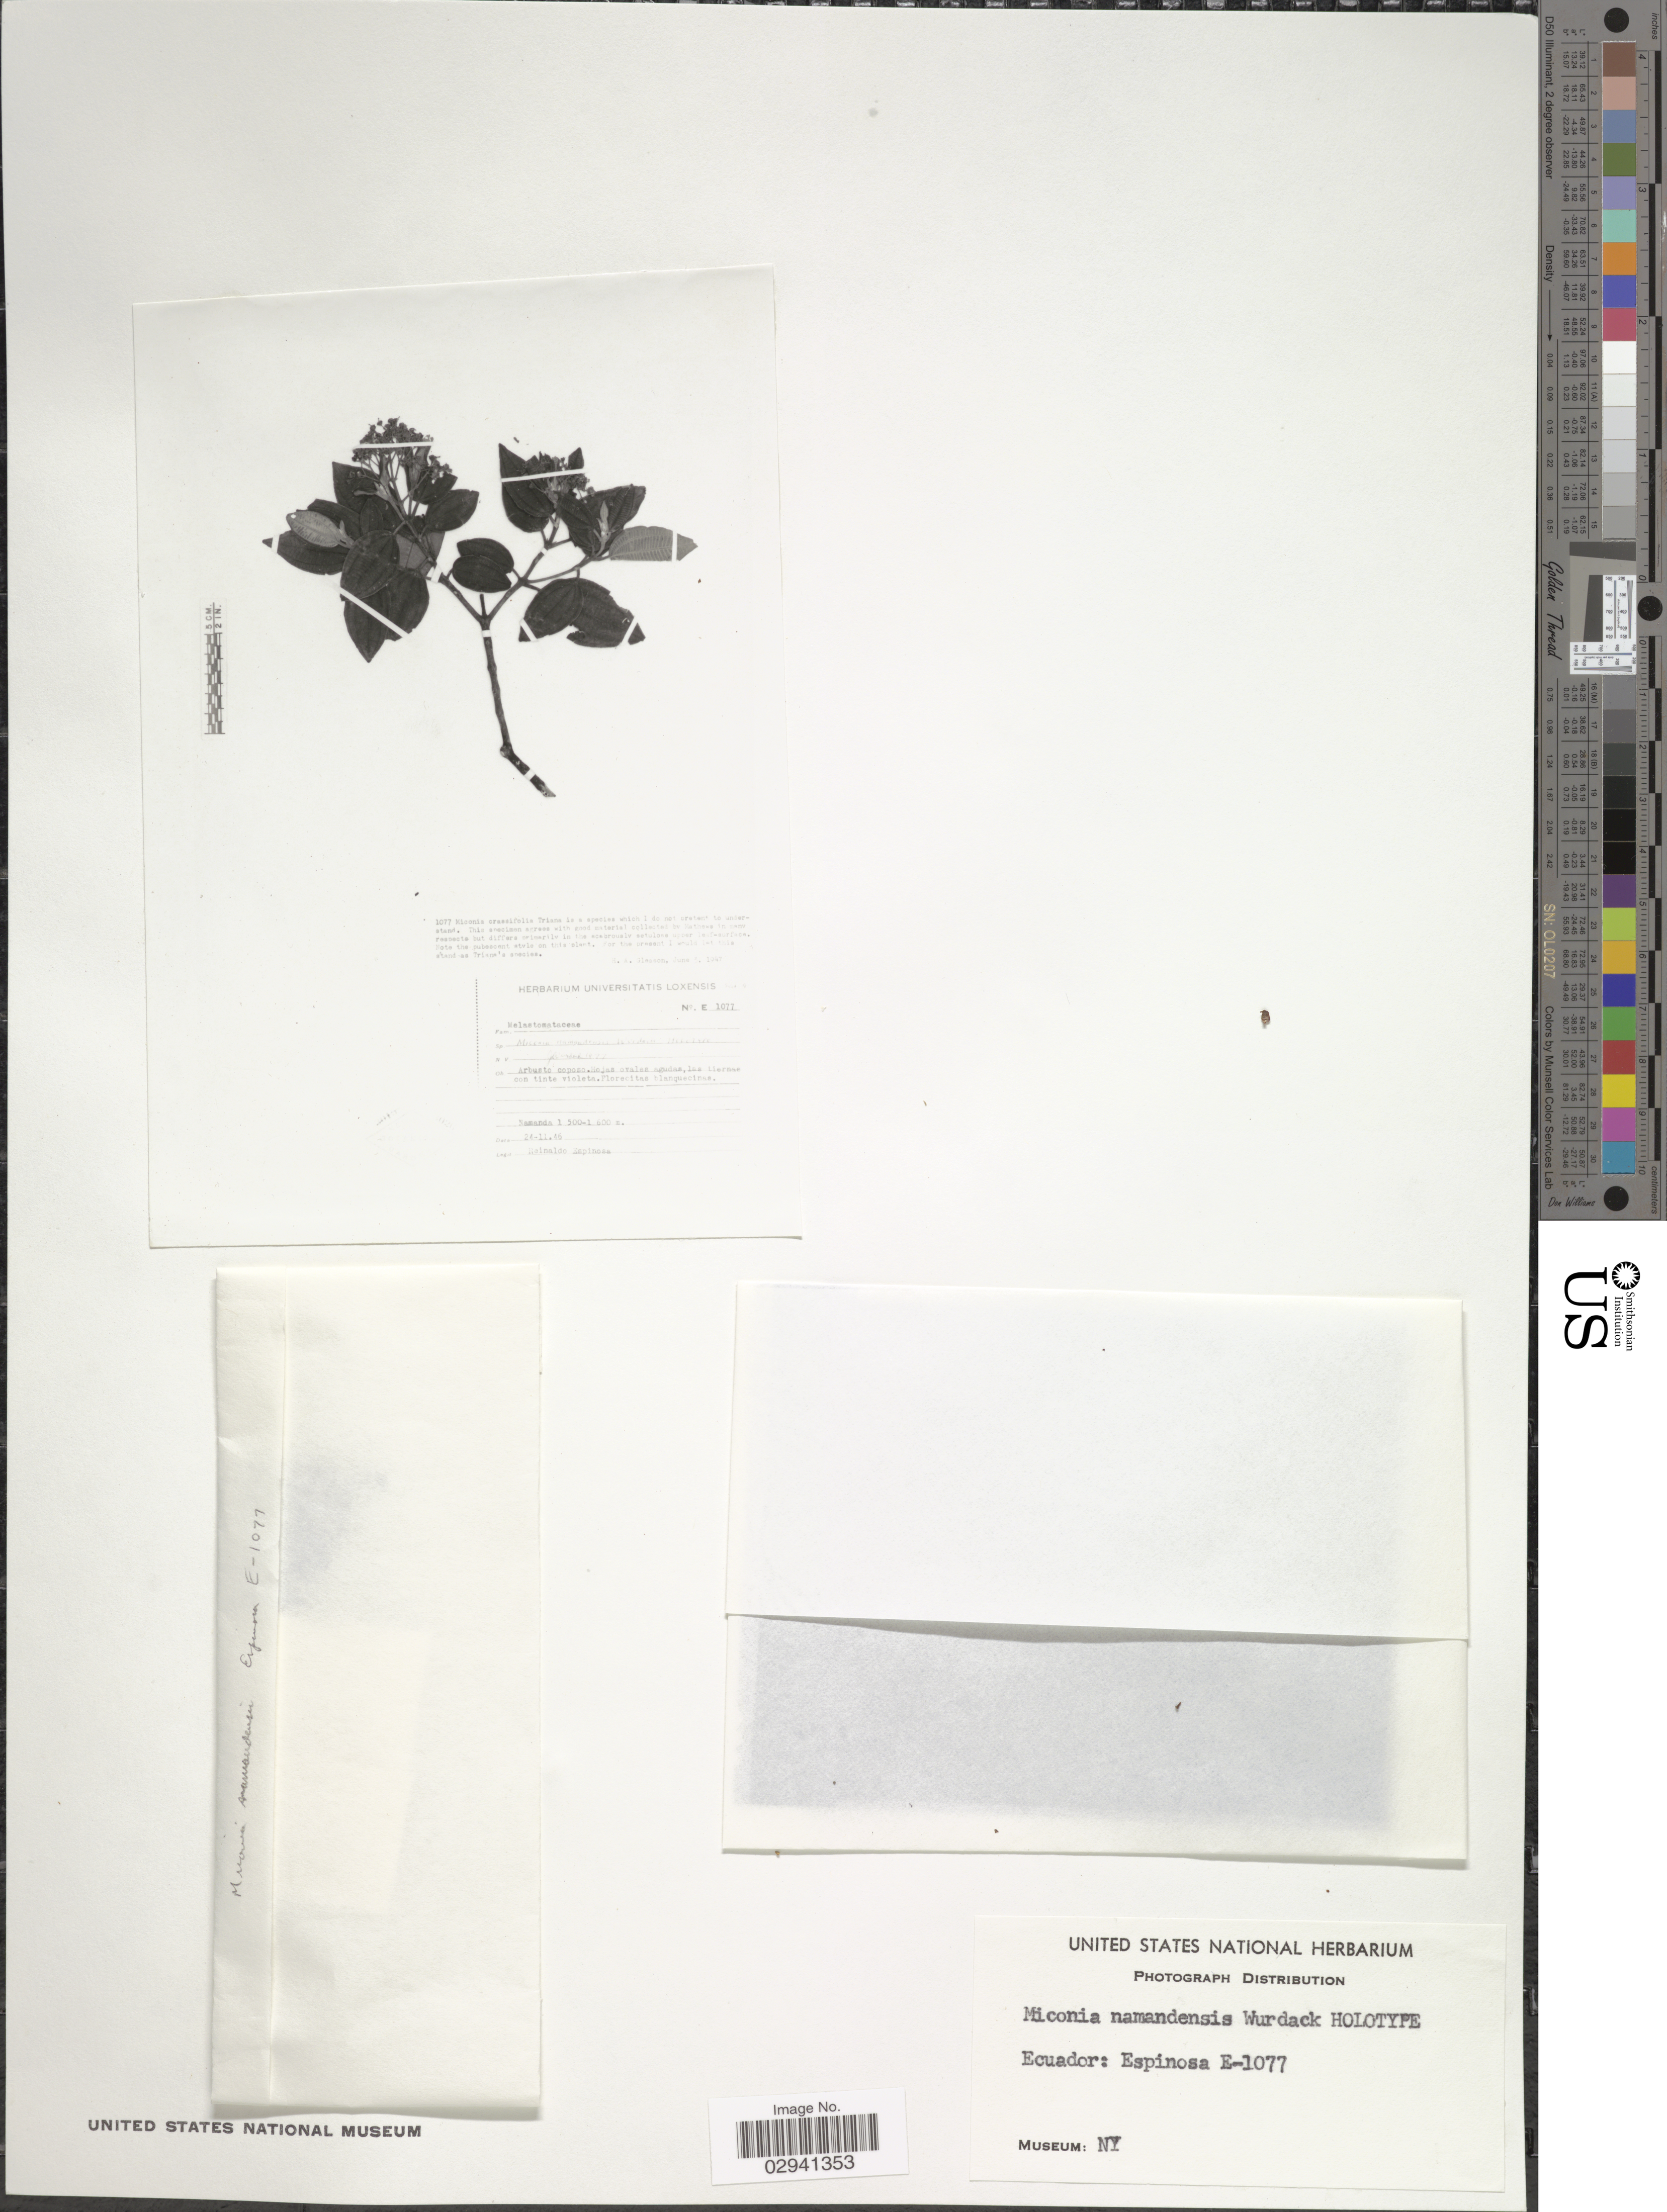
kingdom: Plantae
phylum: Tracheophyta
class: Magnoliopsida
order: Myrtales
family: Melastomataceae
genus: Miconia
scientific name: Miconia namandensis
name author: Wurdack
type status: Isotype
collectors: R. Espinosa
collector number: E-1077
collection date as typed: Transcribed d/m/y: 24/11/46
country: Ecuador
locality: Namanda.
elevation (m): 1500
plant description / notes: Photograph and fragmentary material of type specimen ex herb. NY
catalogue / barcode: US 3726779